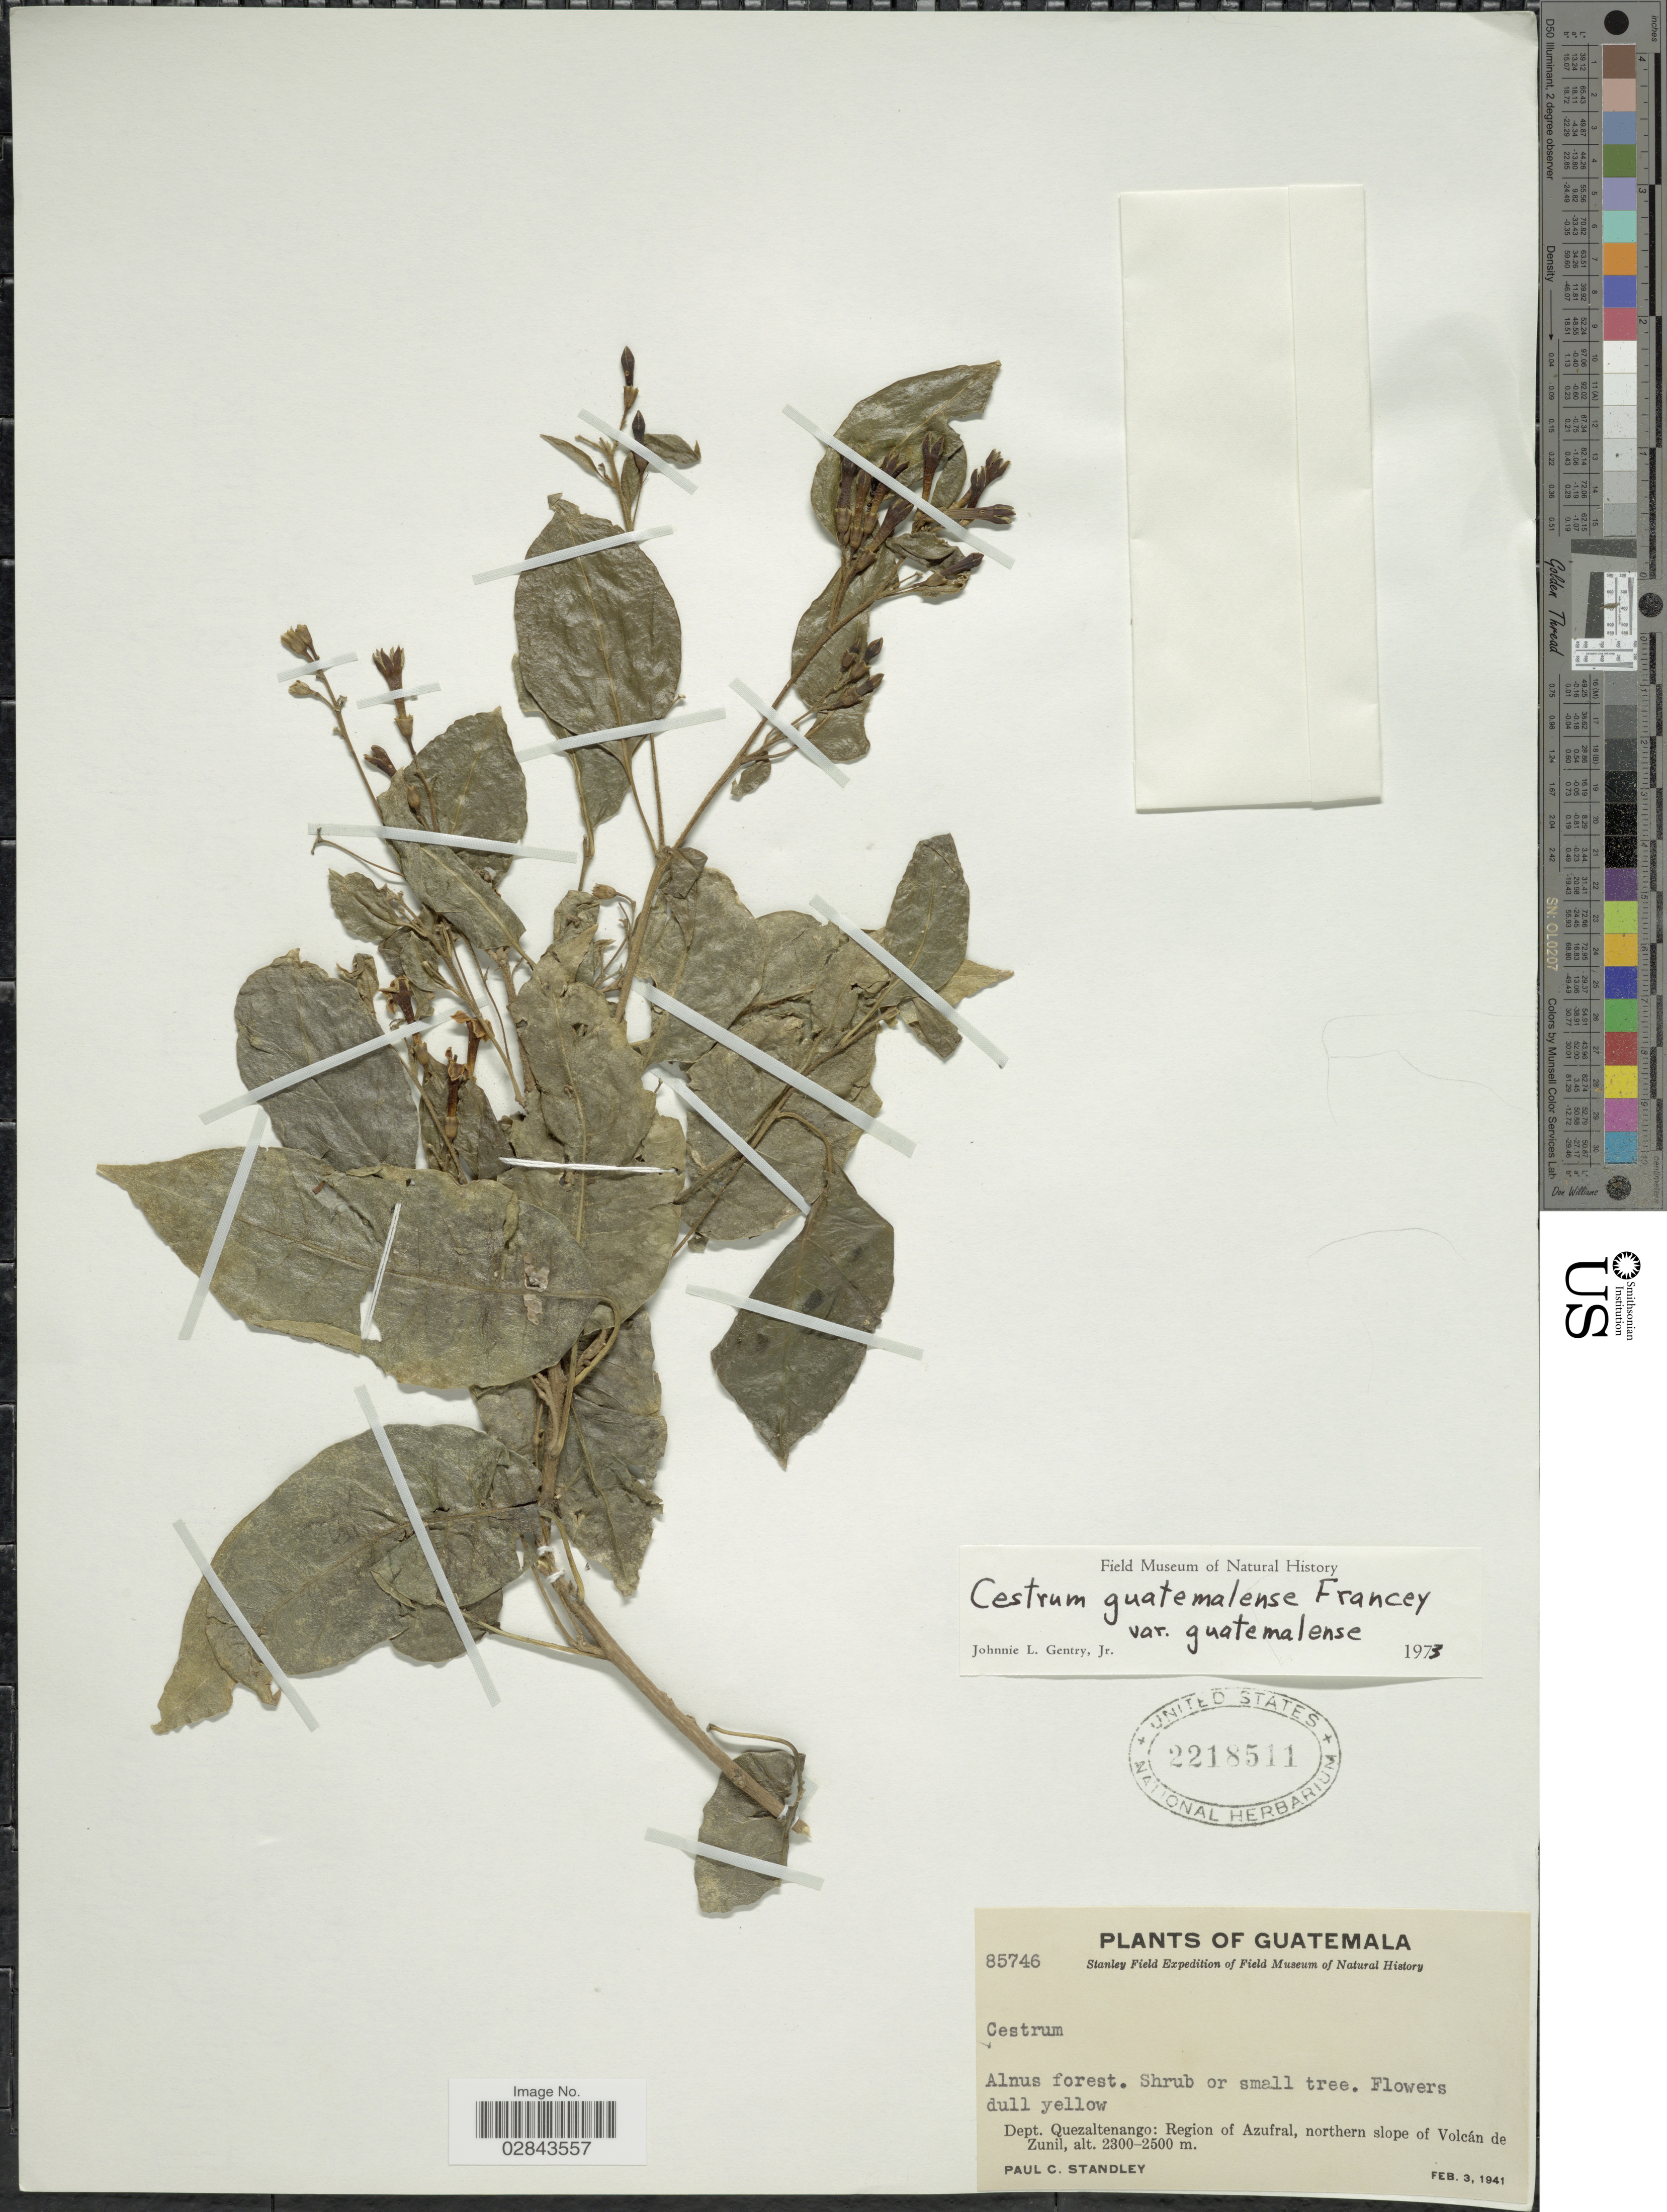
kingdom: Plantae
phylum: Tracheophyta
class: Magnoliopsida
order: Solanales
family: Solanaceae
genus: Cestrum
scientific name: Cestrum guatemalense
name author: Francey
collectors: P. C. Standley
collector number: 85746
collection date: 1941-02-03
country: Guatemala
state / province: Quetzaltenango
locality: Dept. Quezaltenango: Region of Azufral, northern slope of Volcán de Zunil.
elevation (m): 2300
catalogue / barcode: US 2218511